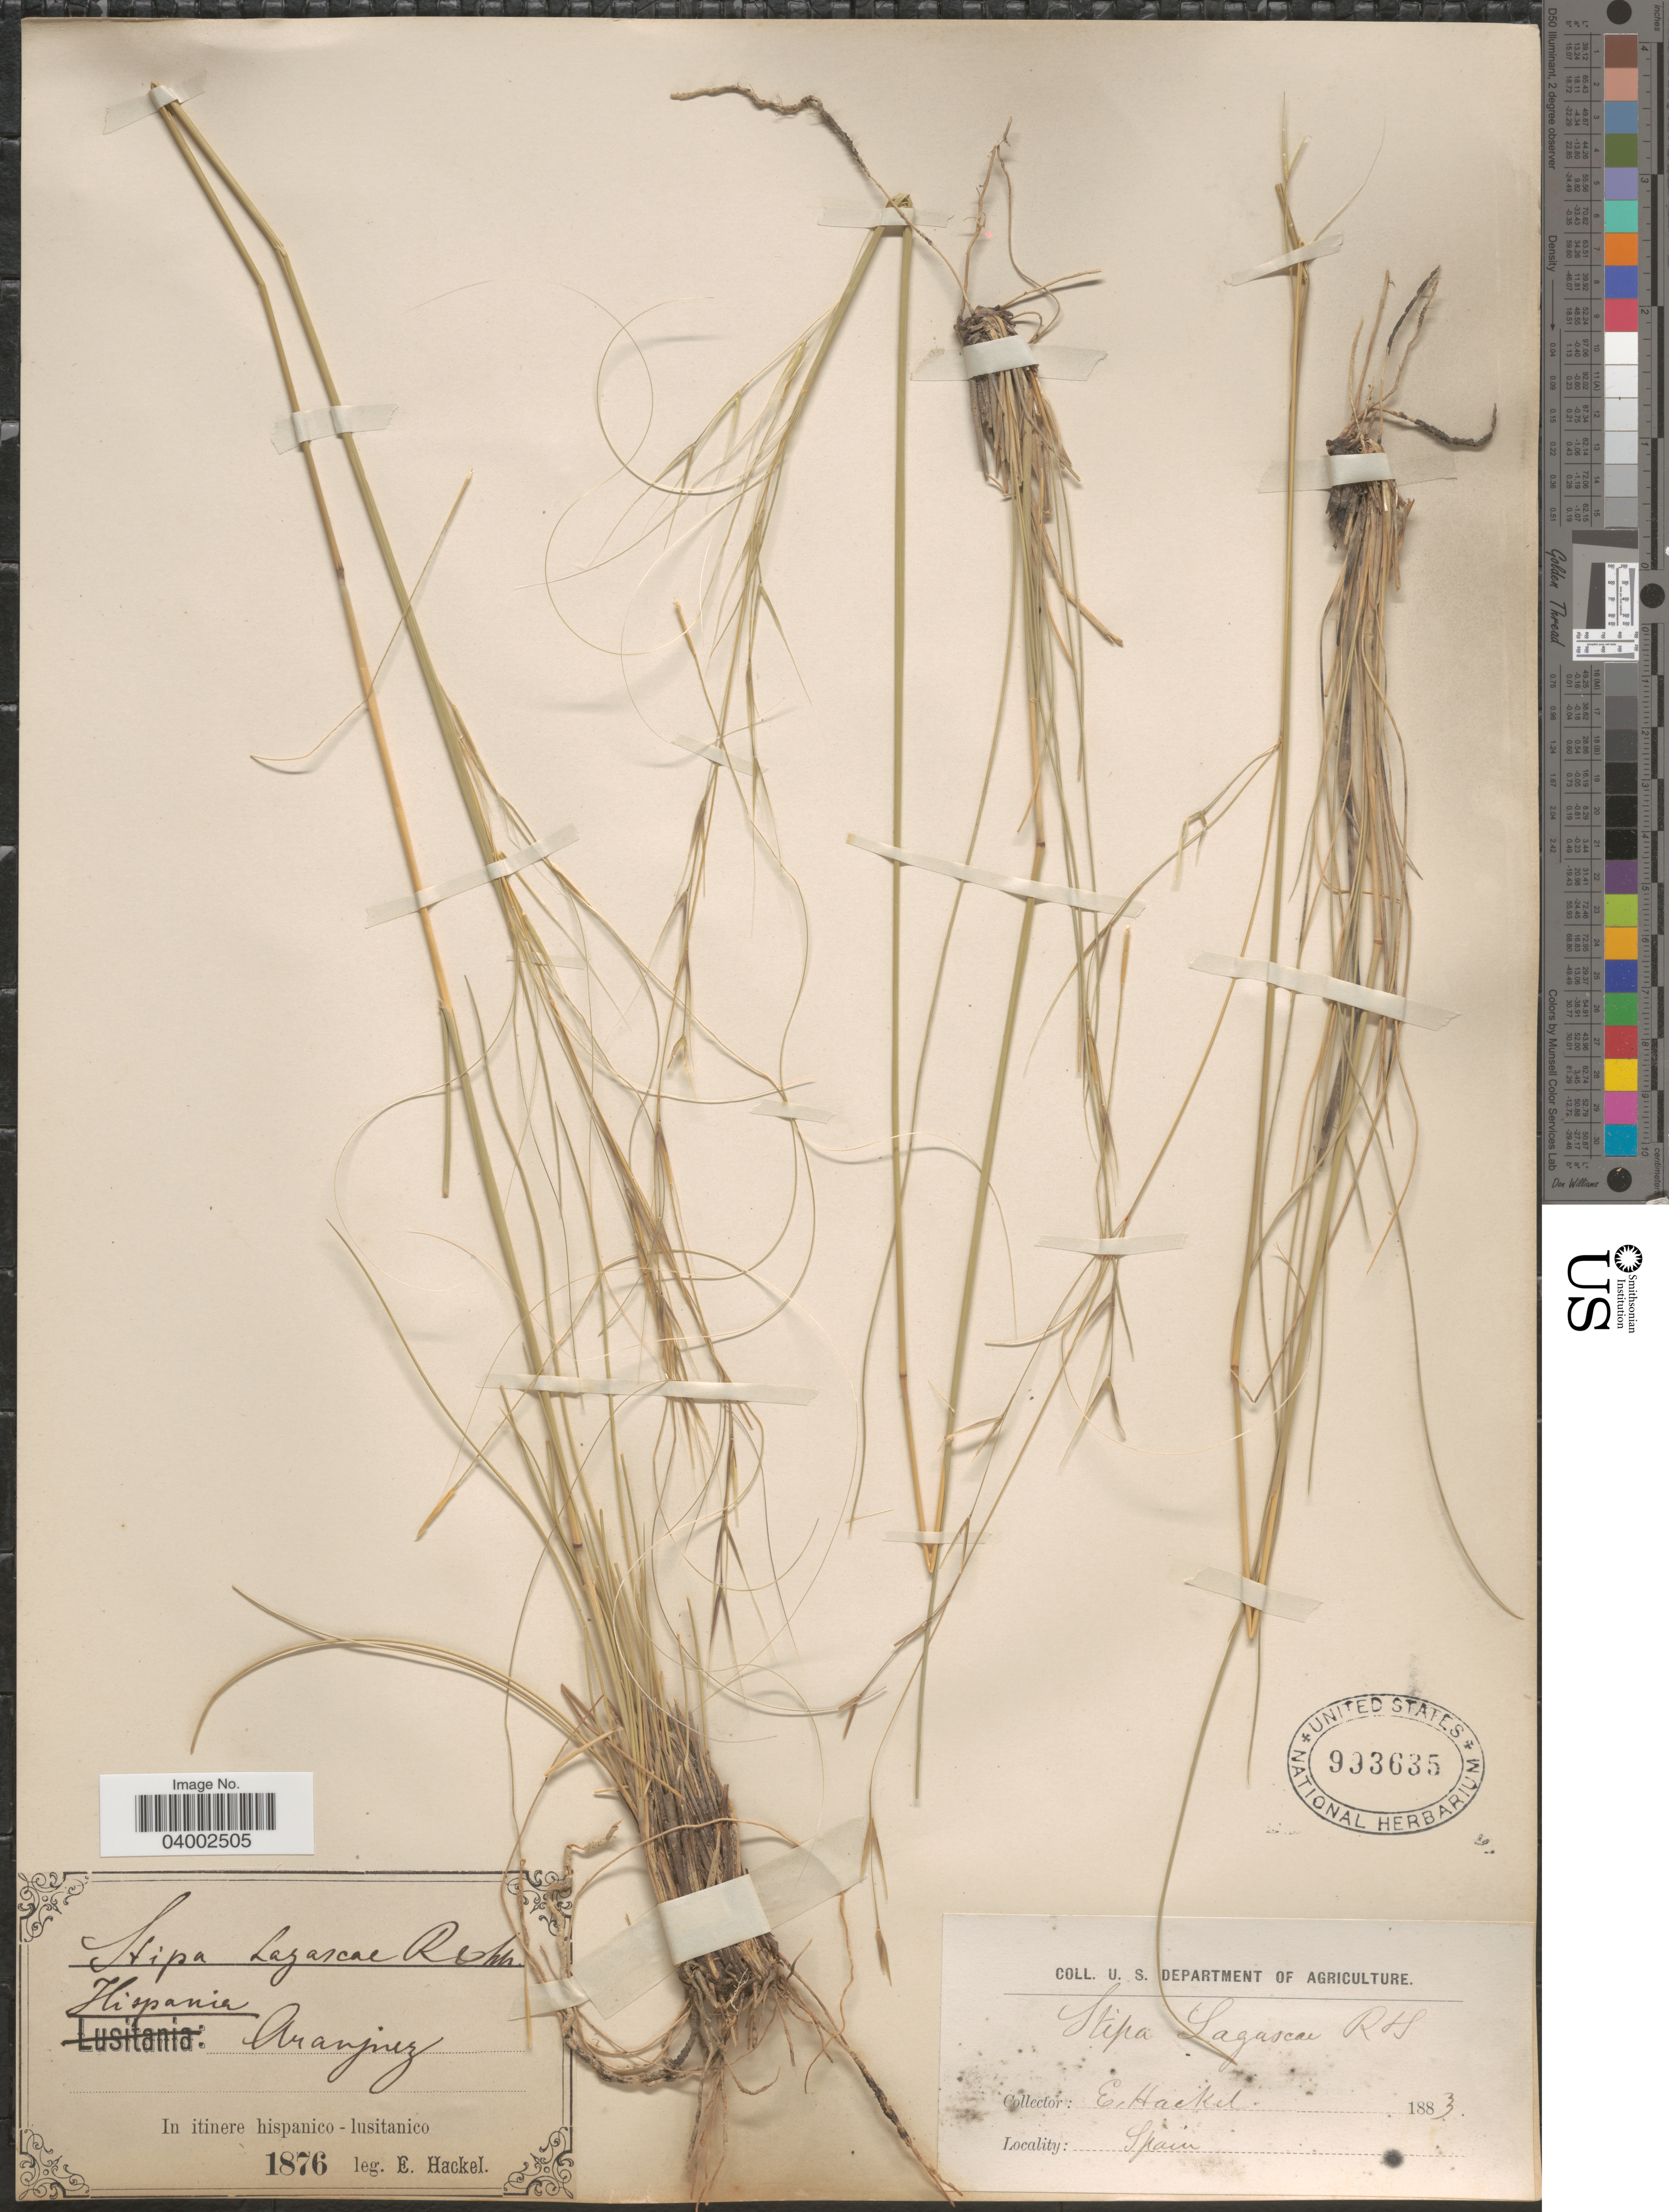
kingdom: Plantae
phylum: Tracheophyta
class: Liliopsida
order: Poales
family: Poaceae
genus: Stipa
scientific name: Stipa lagascae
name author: Schult. & Roem.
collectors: E. Hackel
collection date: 1876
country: Spain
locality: Hispania: Aranjuez. In itinere hispanico - lusitanico.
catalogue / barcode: US 993635